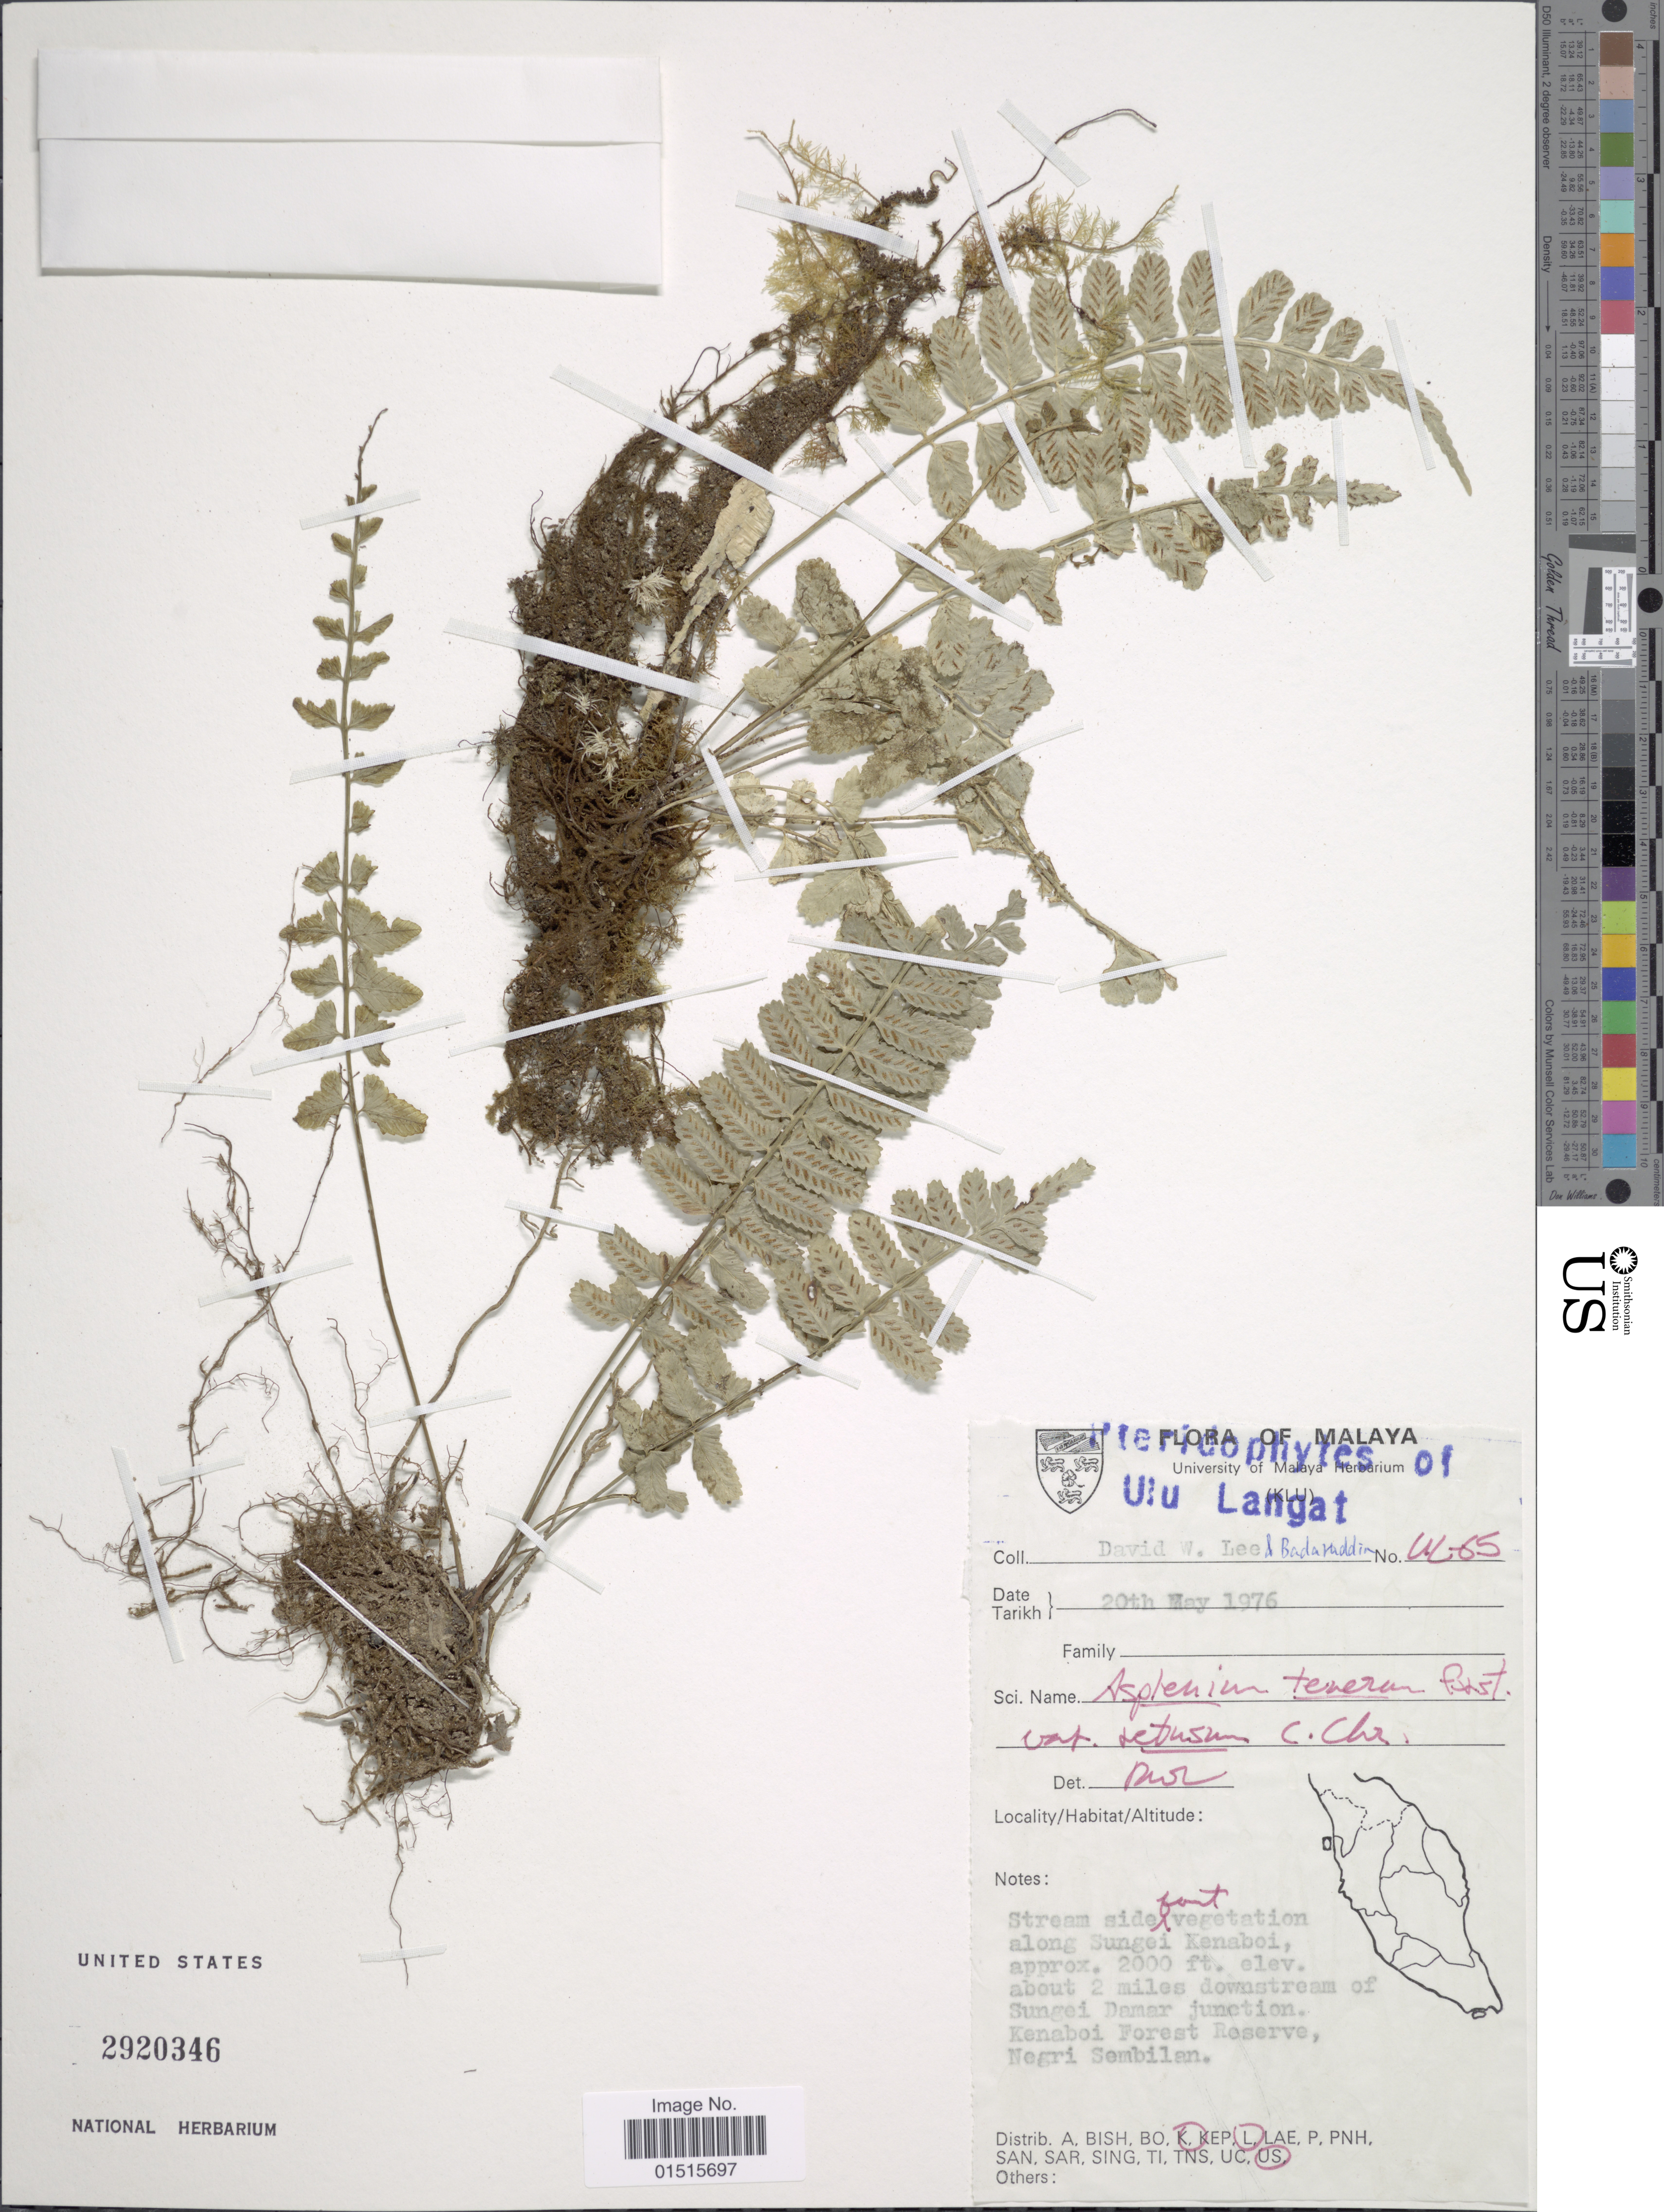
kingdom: Plantae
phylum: Tracheophyta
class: Polypodiopsida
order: Polypodiales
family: Aspleniaceae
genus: Asplenium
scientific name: Asplenium tenerum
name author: G. Forst.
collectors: D. Lee & -. Badaruddin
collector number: UL-65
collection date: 1976-05-20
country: Malaysia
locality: Flora of Malaya, stream side front vegetarian along Sungei Kenaboi, about 2 miles downstream of Sungei Damar junction. Kenaboi Forest Reserve Negri Sembilan,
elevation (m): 610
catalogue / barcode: US 2920346